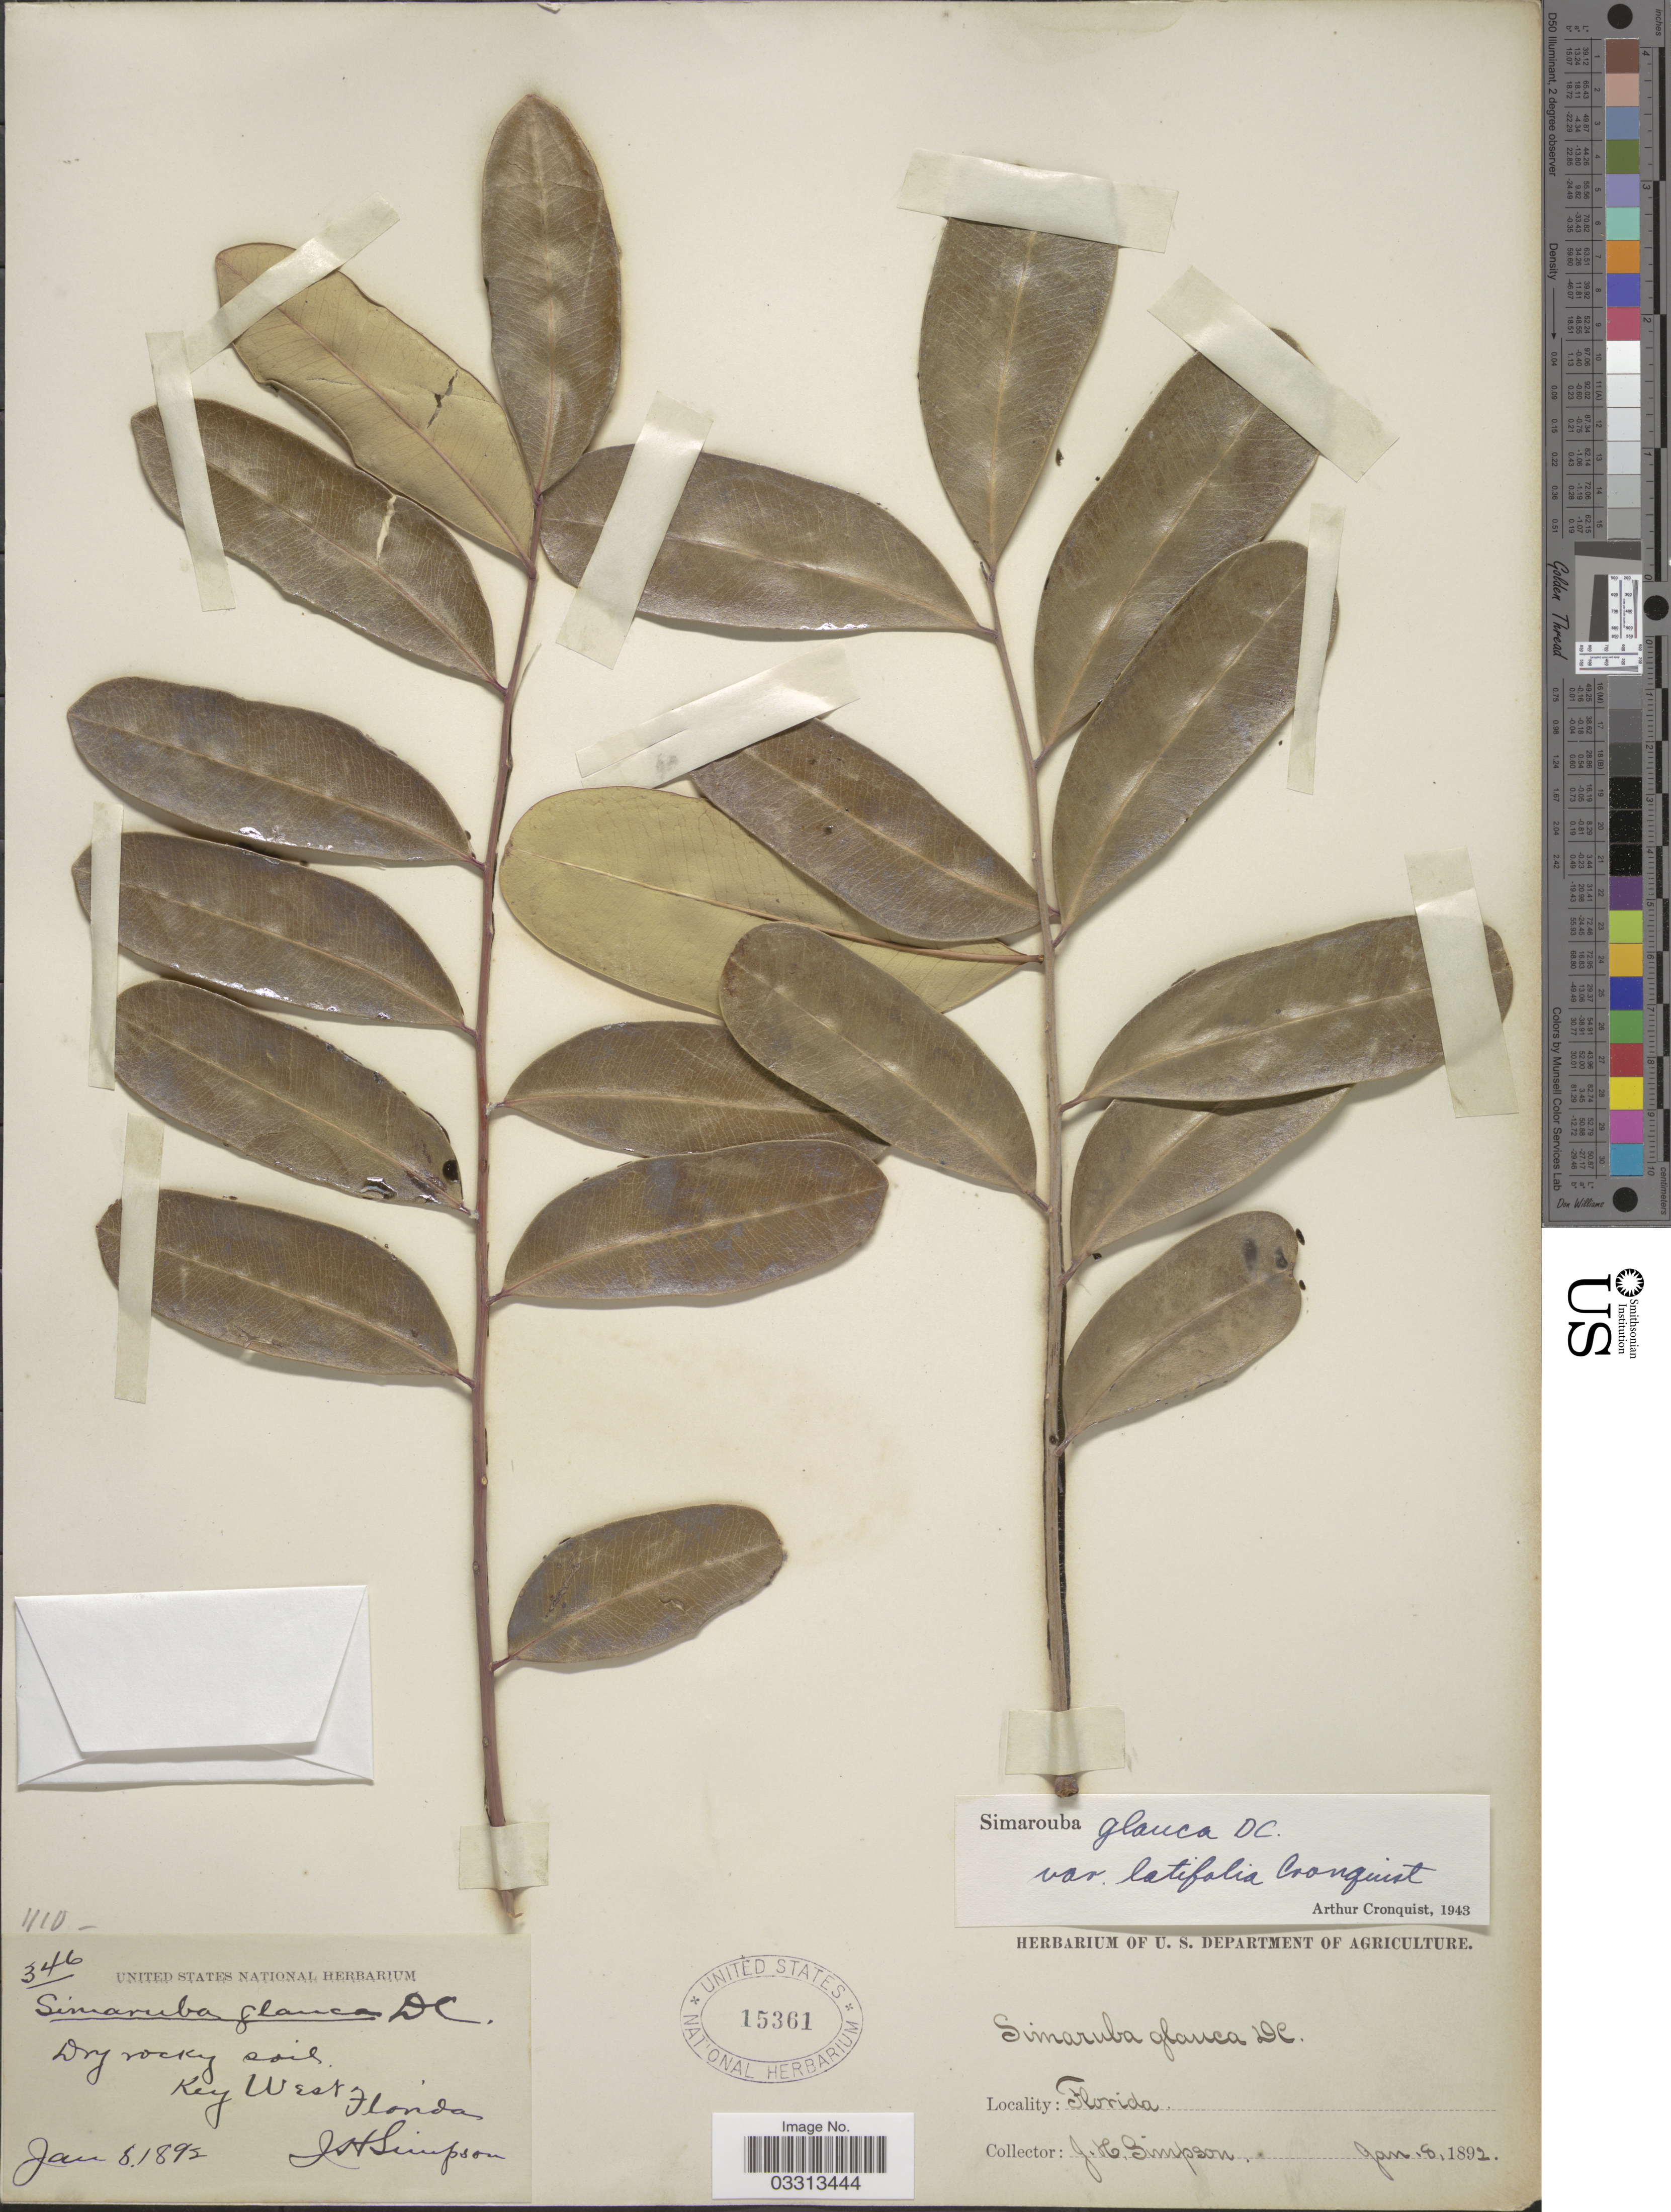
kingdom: Plantae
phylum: Tracheophyta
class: Magnoliopsida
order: Sapindales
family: Simaroubaceae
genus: Simarouba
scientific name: Simarouba glauca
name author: DC.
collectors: J. H. Simpson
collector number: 346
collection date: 1892-01-08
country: United States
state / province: Florida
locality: Key West.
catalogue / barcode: US 15361